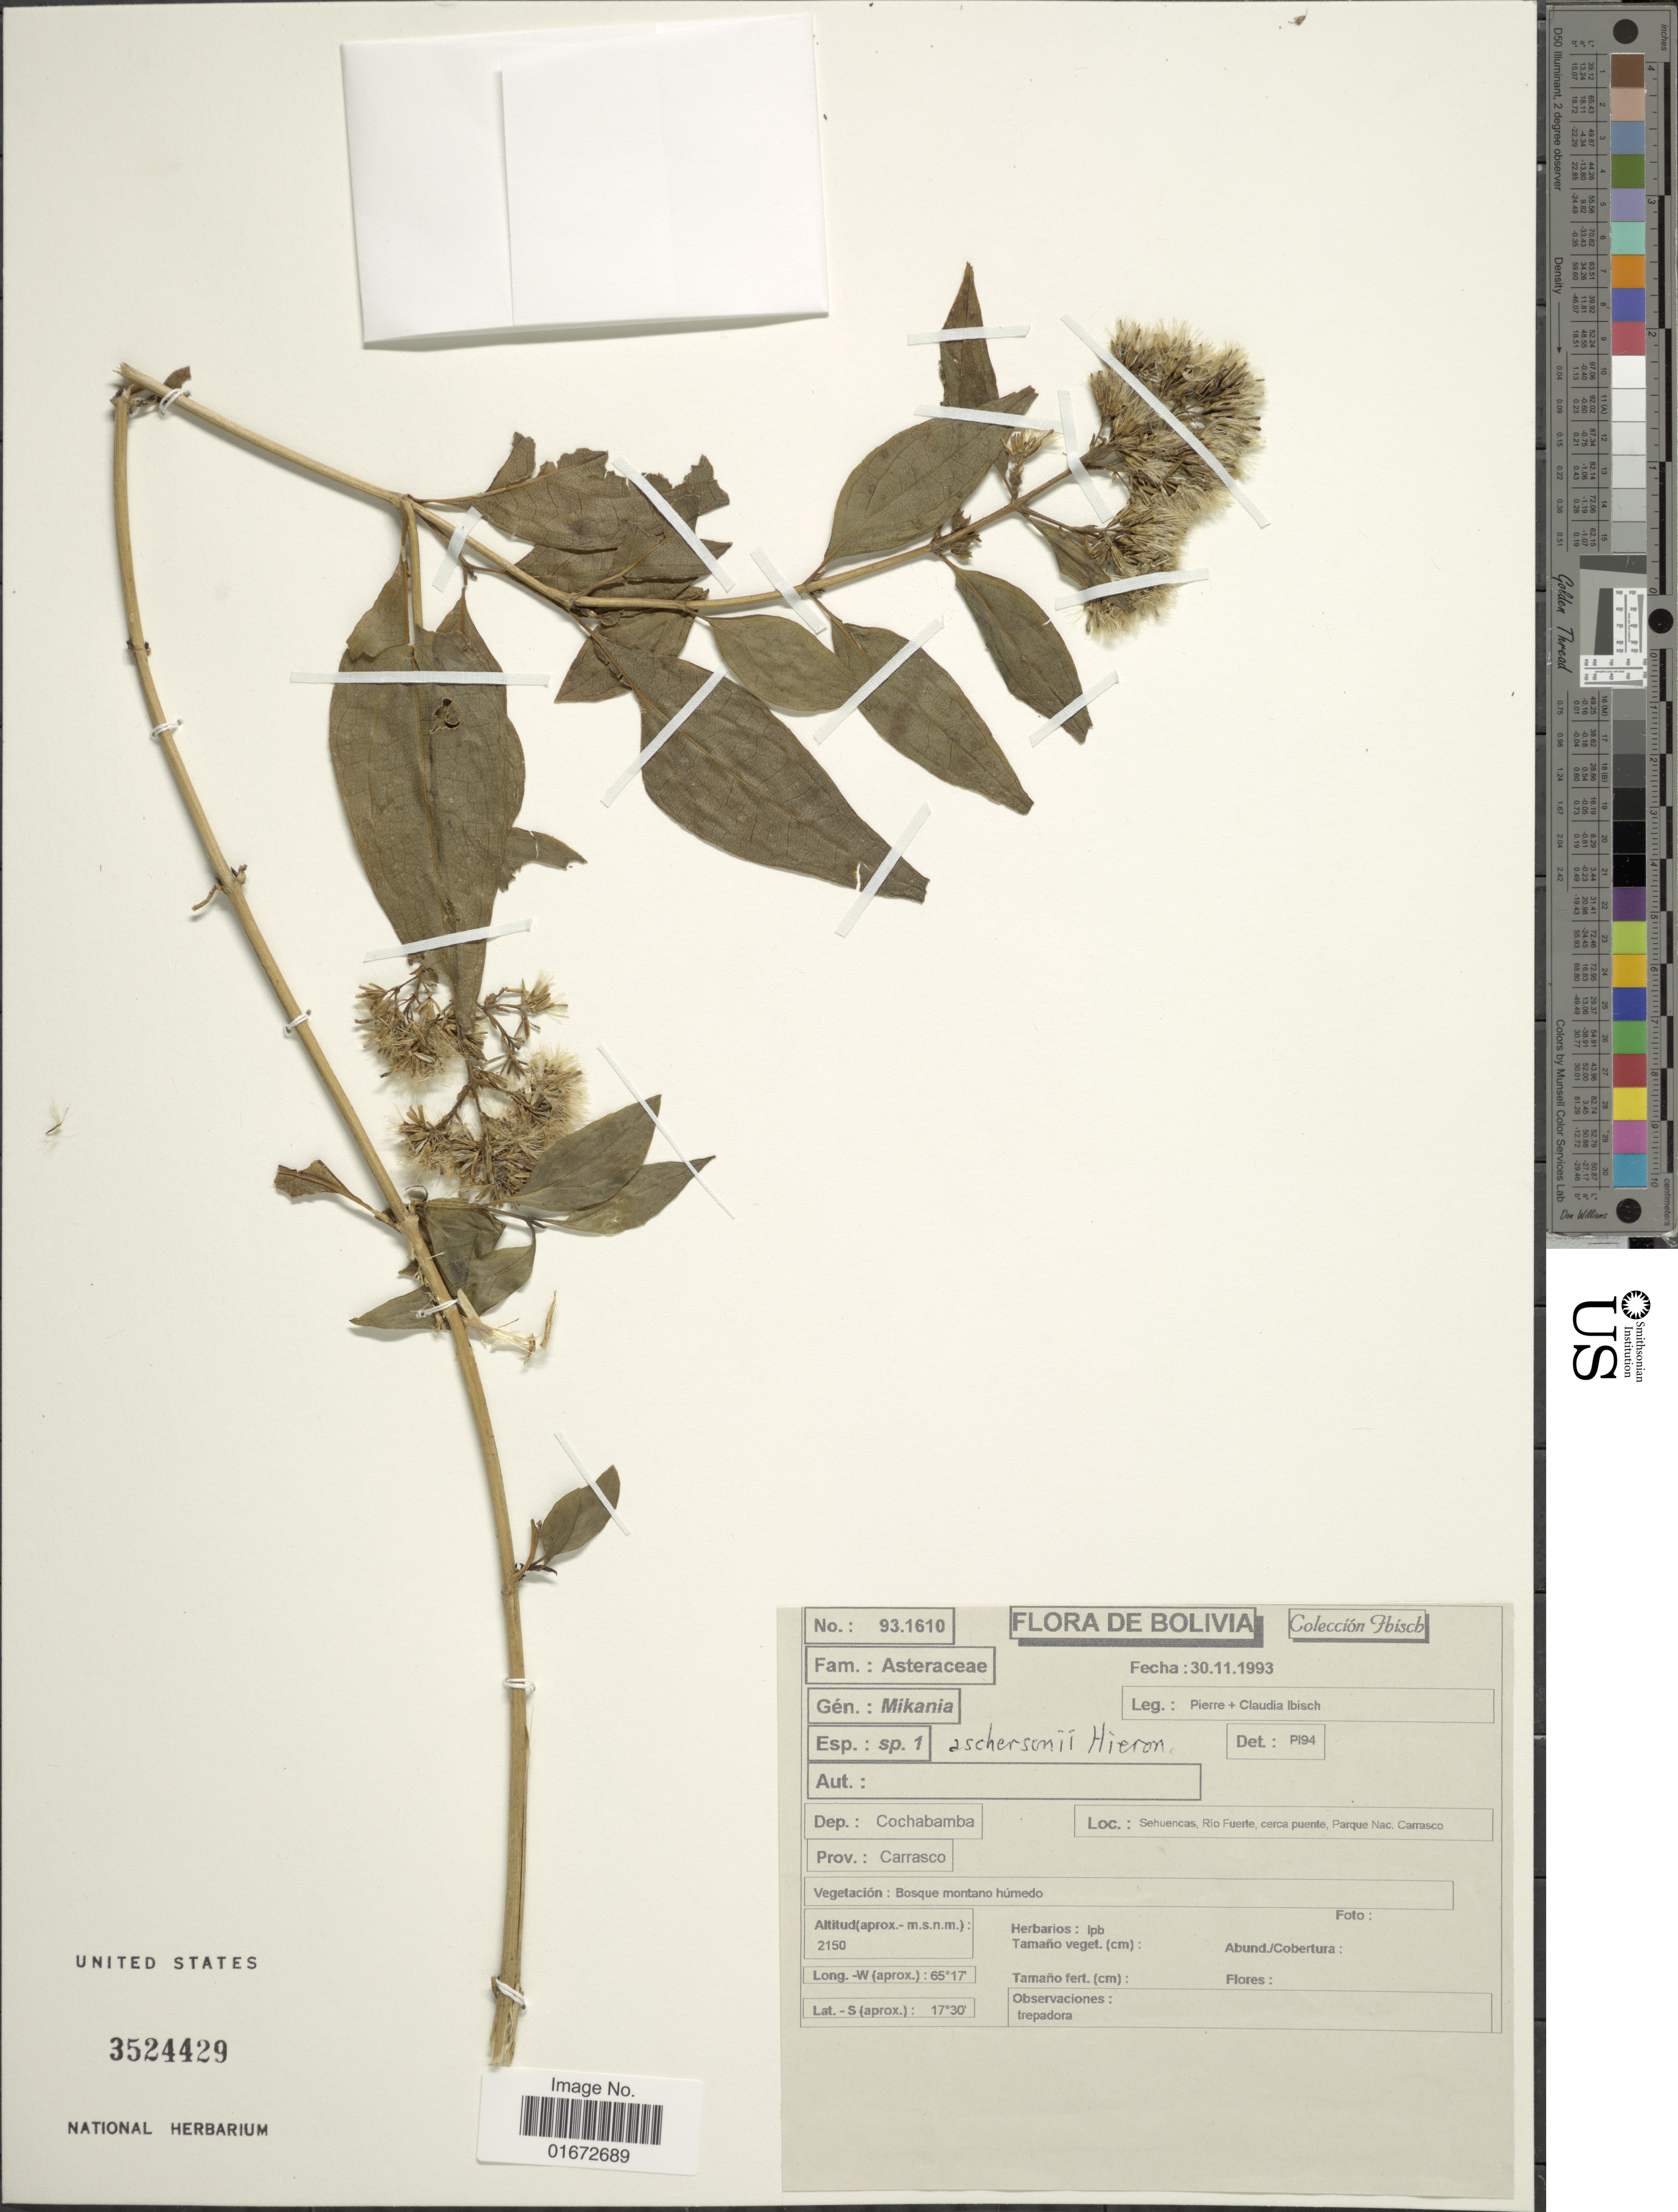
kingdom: Plantae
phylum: Tracheophyta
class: Magnoliopsida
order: Asterales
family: Asteraceae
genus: Mikania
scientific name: Mikania aschersonii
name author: Hieron.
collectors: -- Pierre & C. Ibisch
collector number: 931610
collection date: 1993-11-30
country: Bolivia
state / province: Cochabamba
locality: Dep.: Cochabamba. Prov.: Carrasco. Sehuencas, Rio Fuente, cerca puente, Parque Nac. Carrasco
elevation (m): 2150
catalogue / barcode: US 3524429